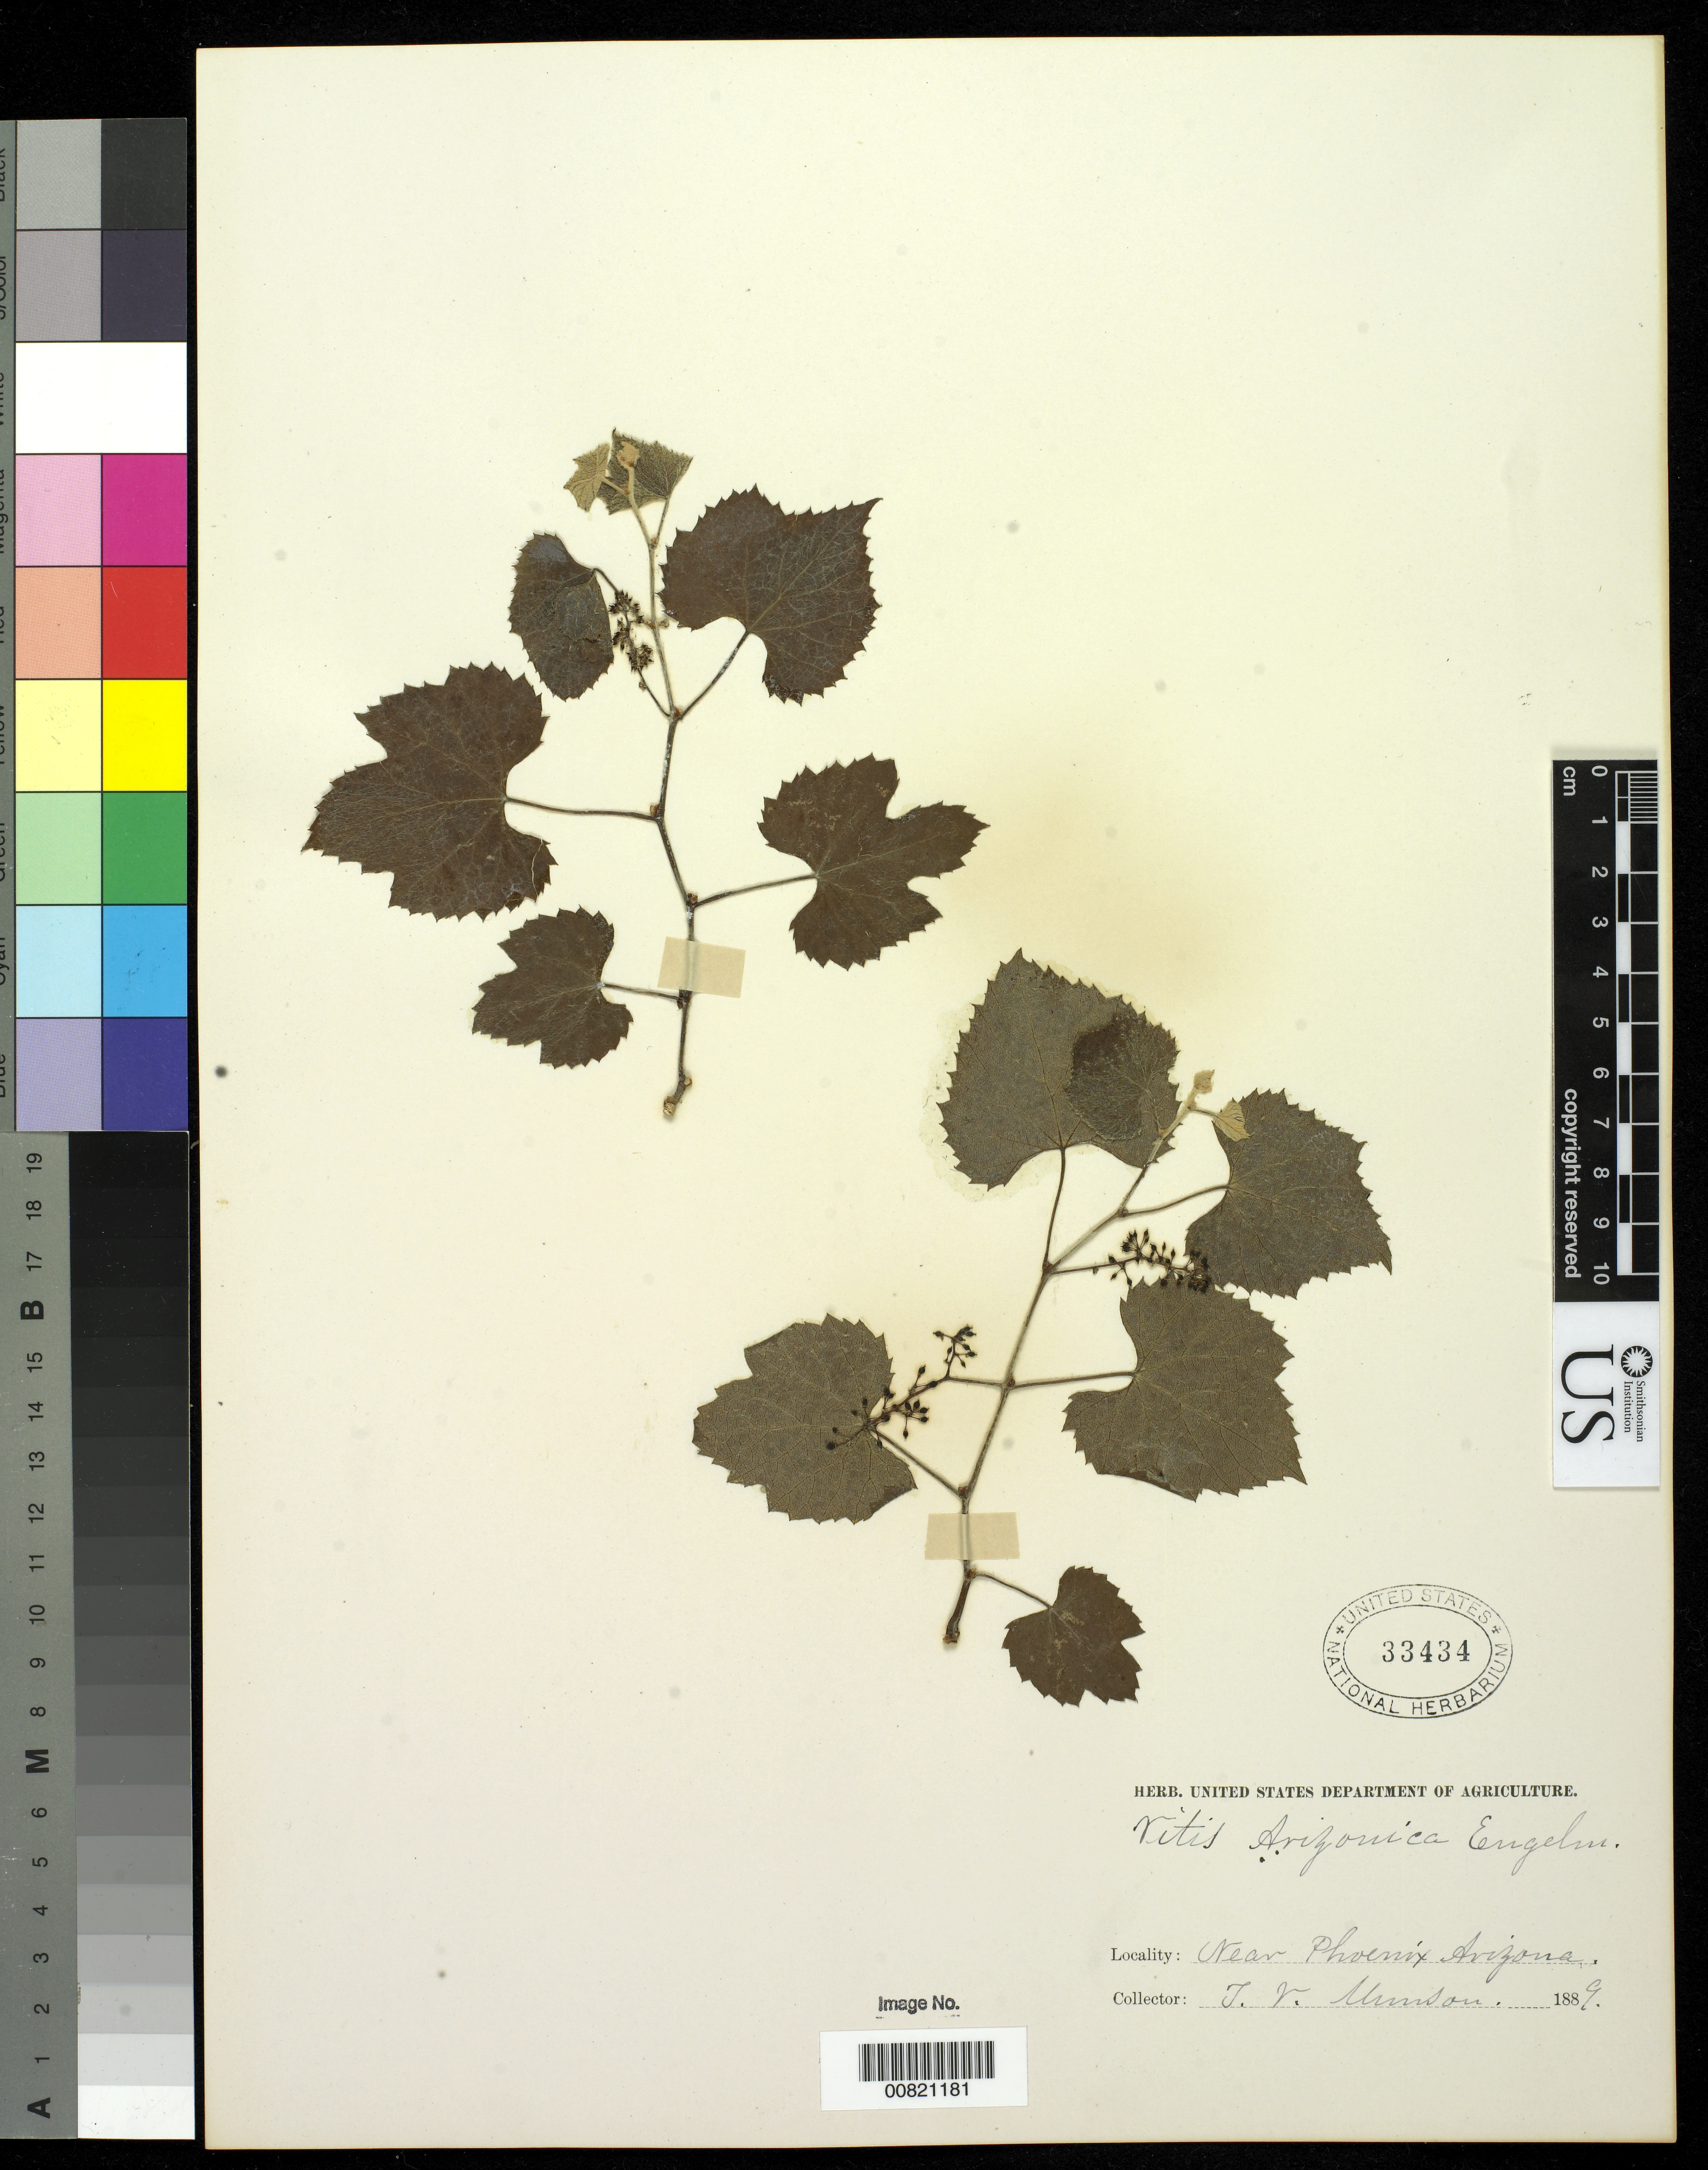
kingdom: Plantae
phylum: Tracheophyta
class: Magnoliopsida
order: Vitales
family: Vitaceae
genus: Vitis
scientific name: Vitis arizonica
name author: Engelm.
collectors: T. V. Munson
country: United States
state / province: New Mexico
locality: Near Pheonix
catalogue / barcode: US 33434